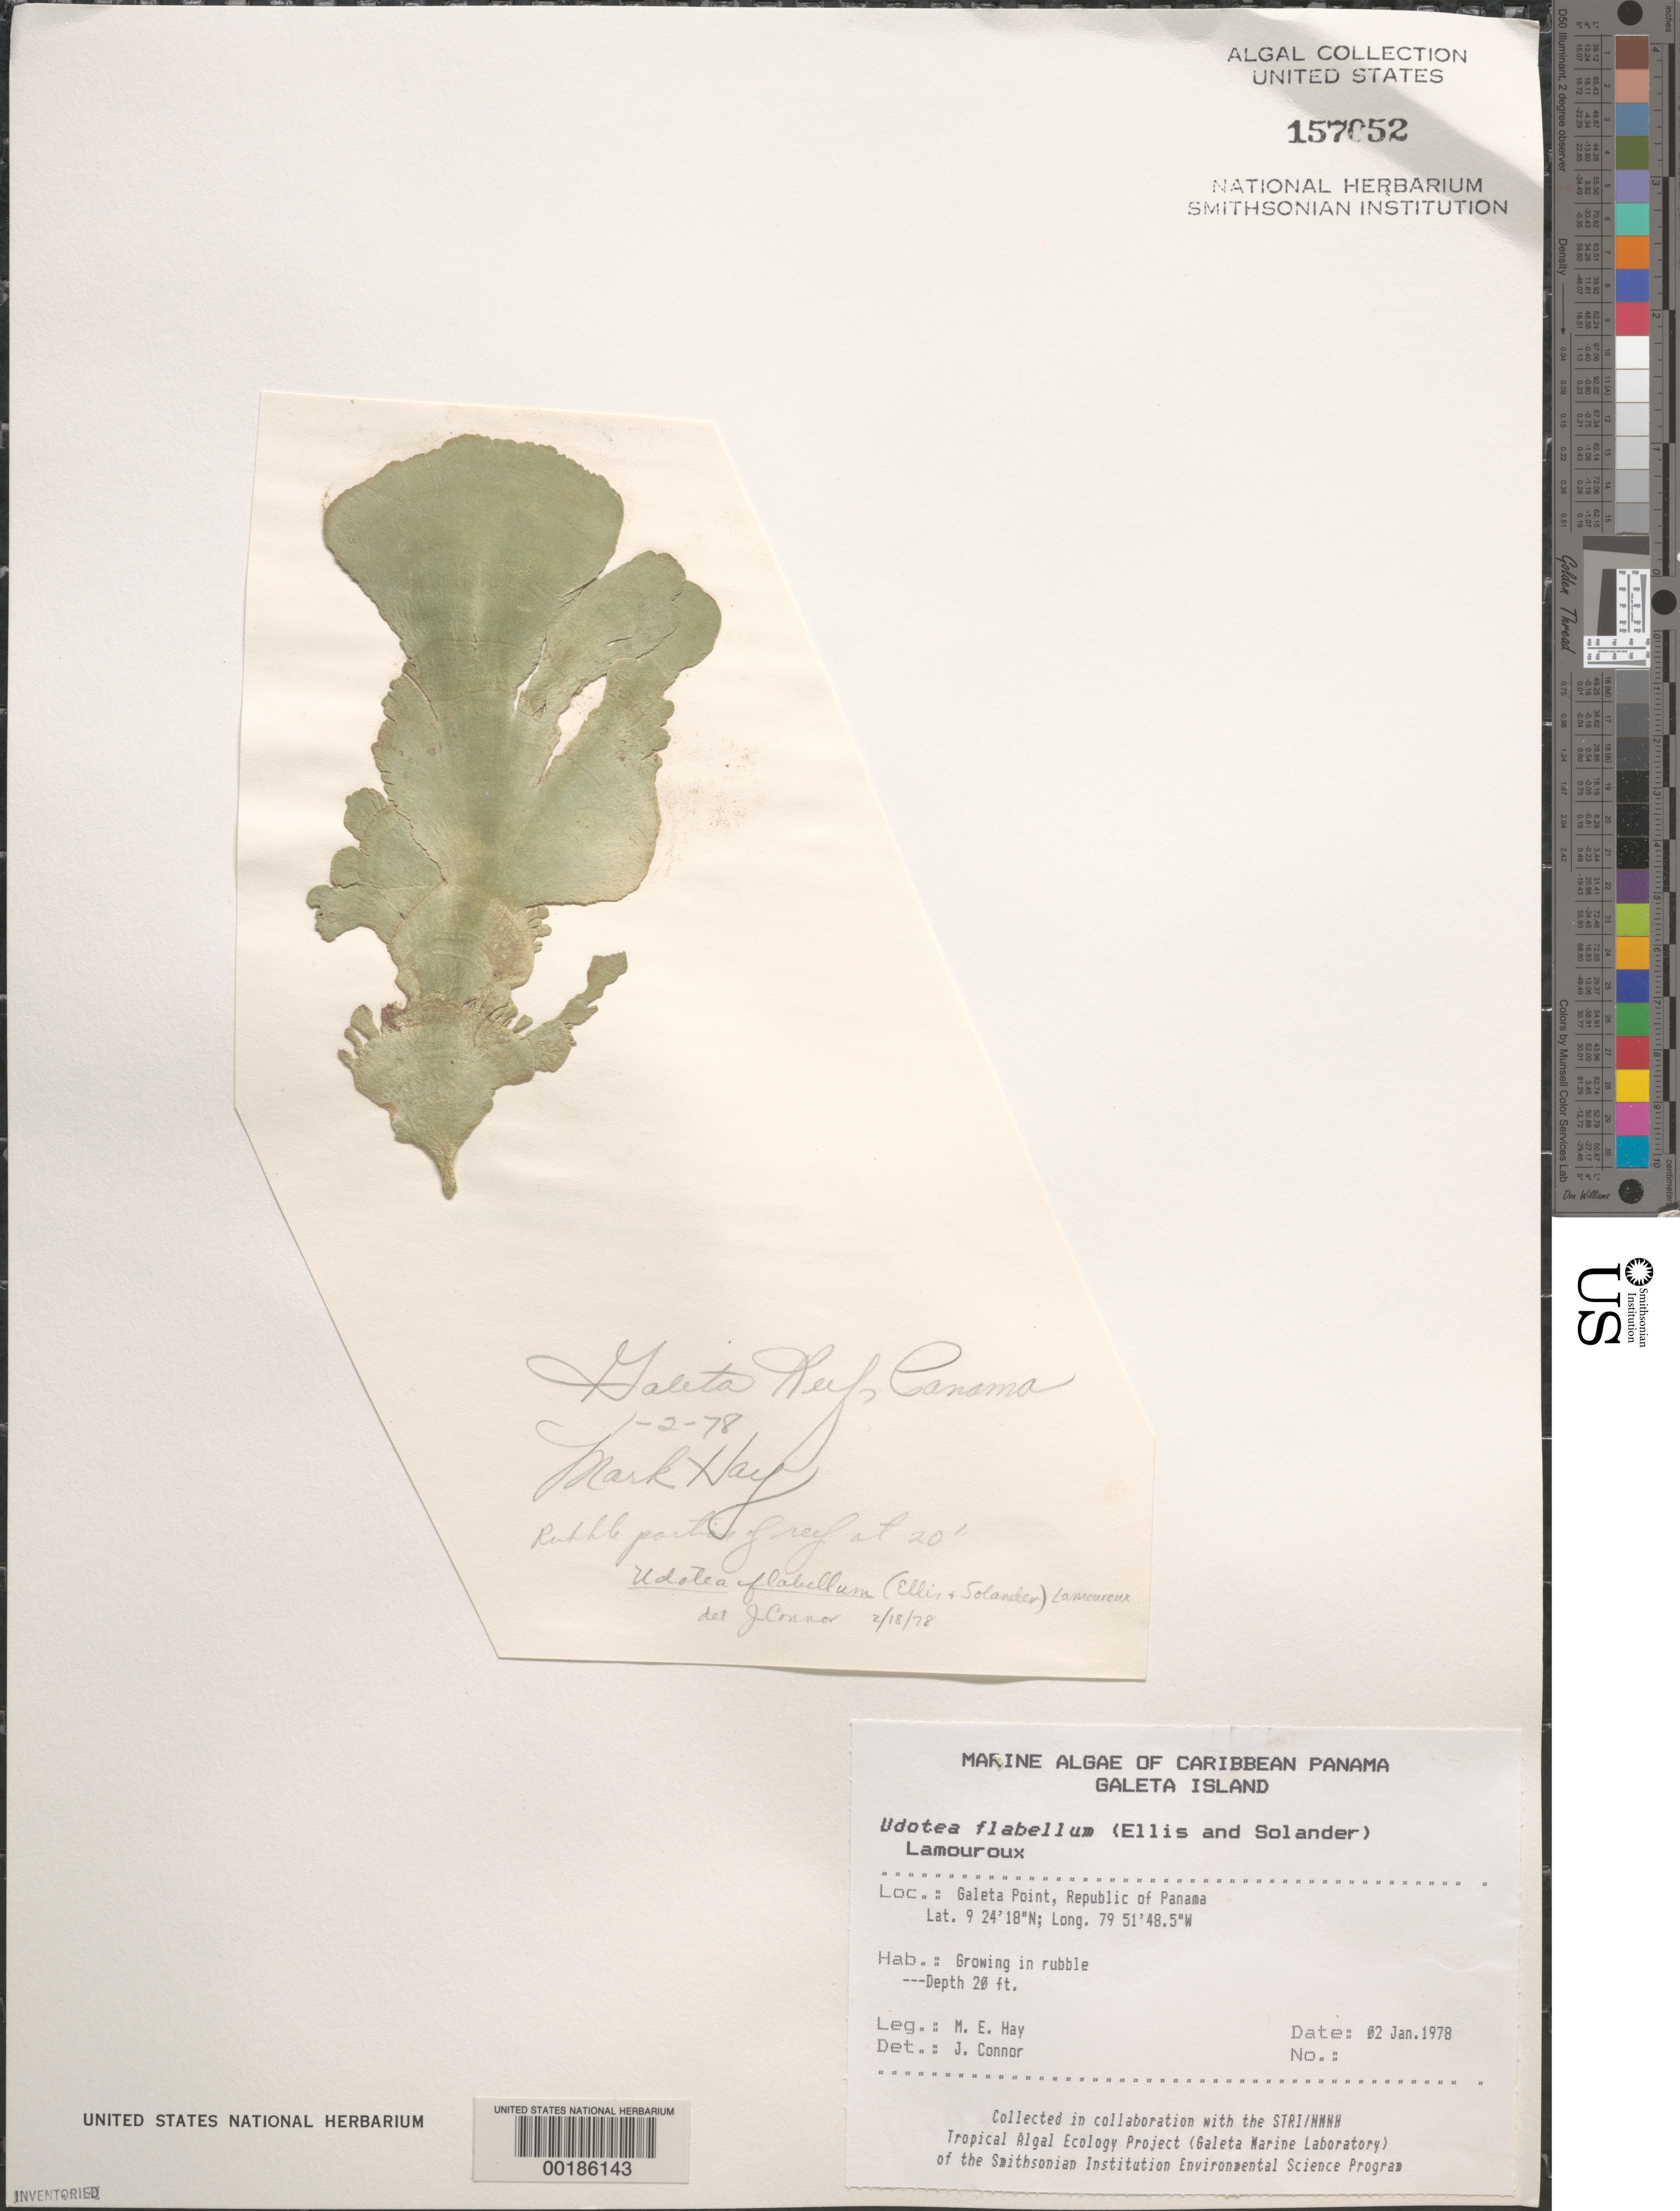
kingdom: Plantae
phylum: Chlorophyta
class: Ulvophyceae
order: Bryopsidales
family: Udoteaceae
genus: Udotea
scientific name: Udotea flabellum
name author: (J. Ellis & Sol.) M. Howe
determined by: Connor, J.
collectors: M. E. Hay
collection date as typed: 02 Jan 1978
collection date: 1978-01-02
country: Panama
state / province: Colón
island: Galeta Island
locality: Galeta Point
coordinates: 9 24' 18" N, 79 51' 48.5" W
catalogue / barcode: US 157052